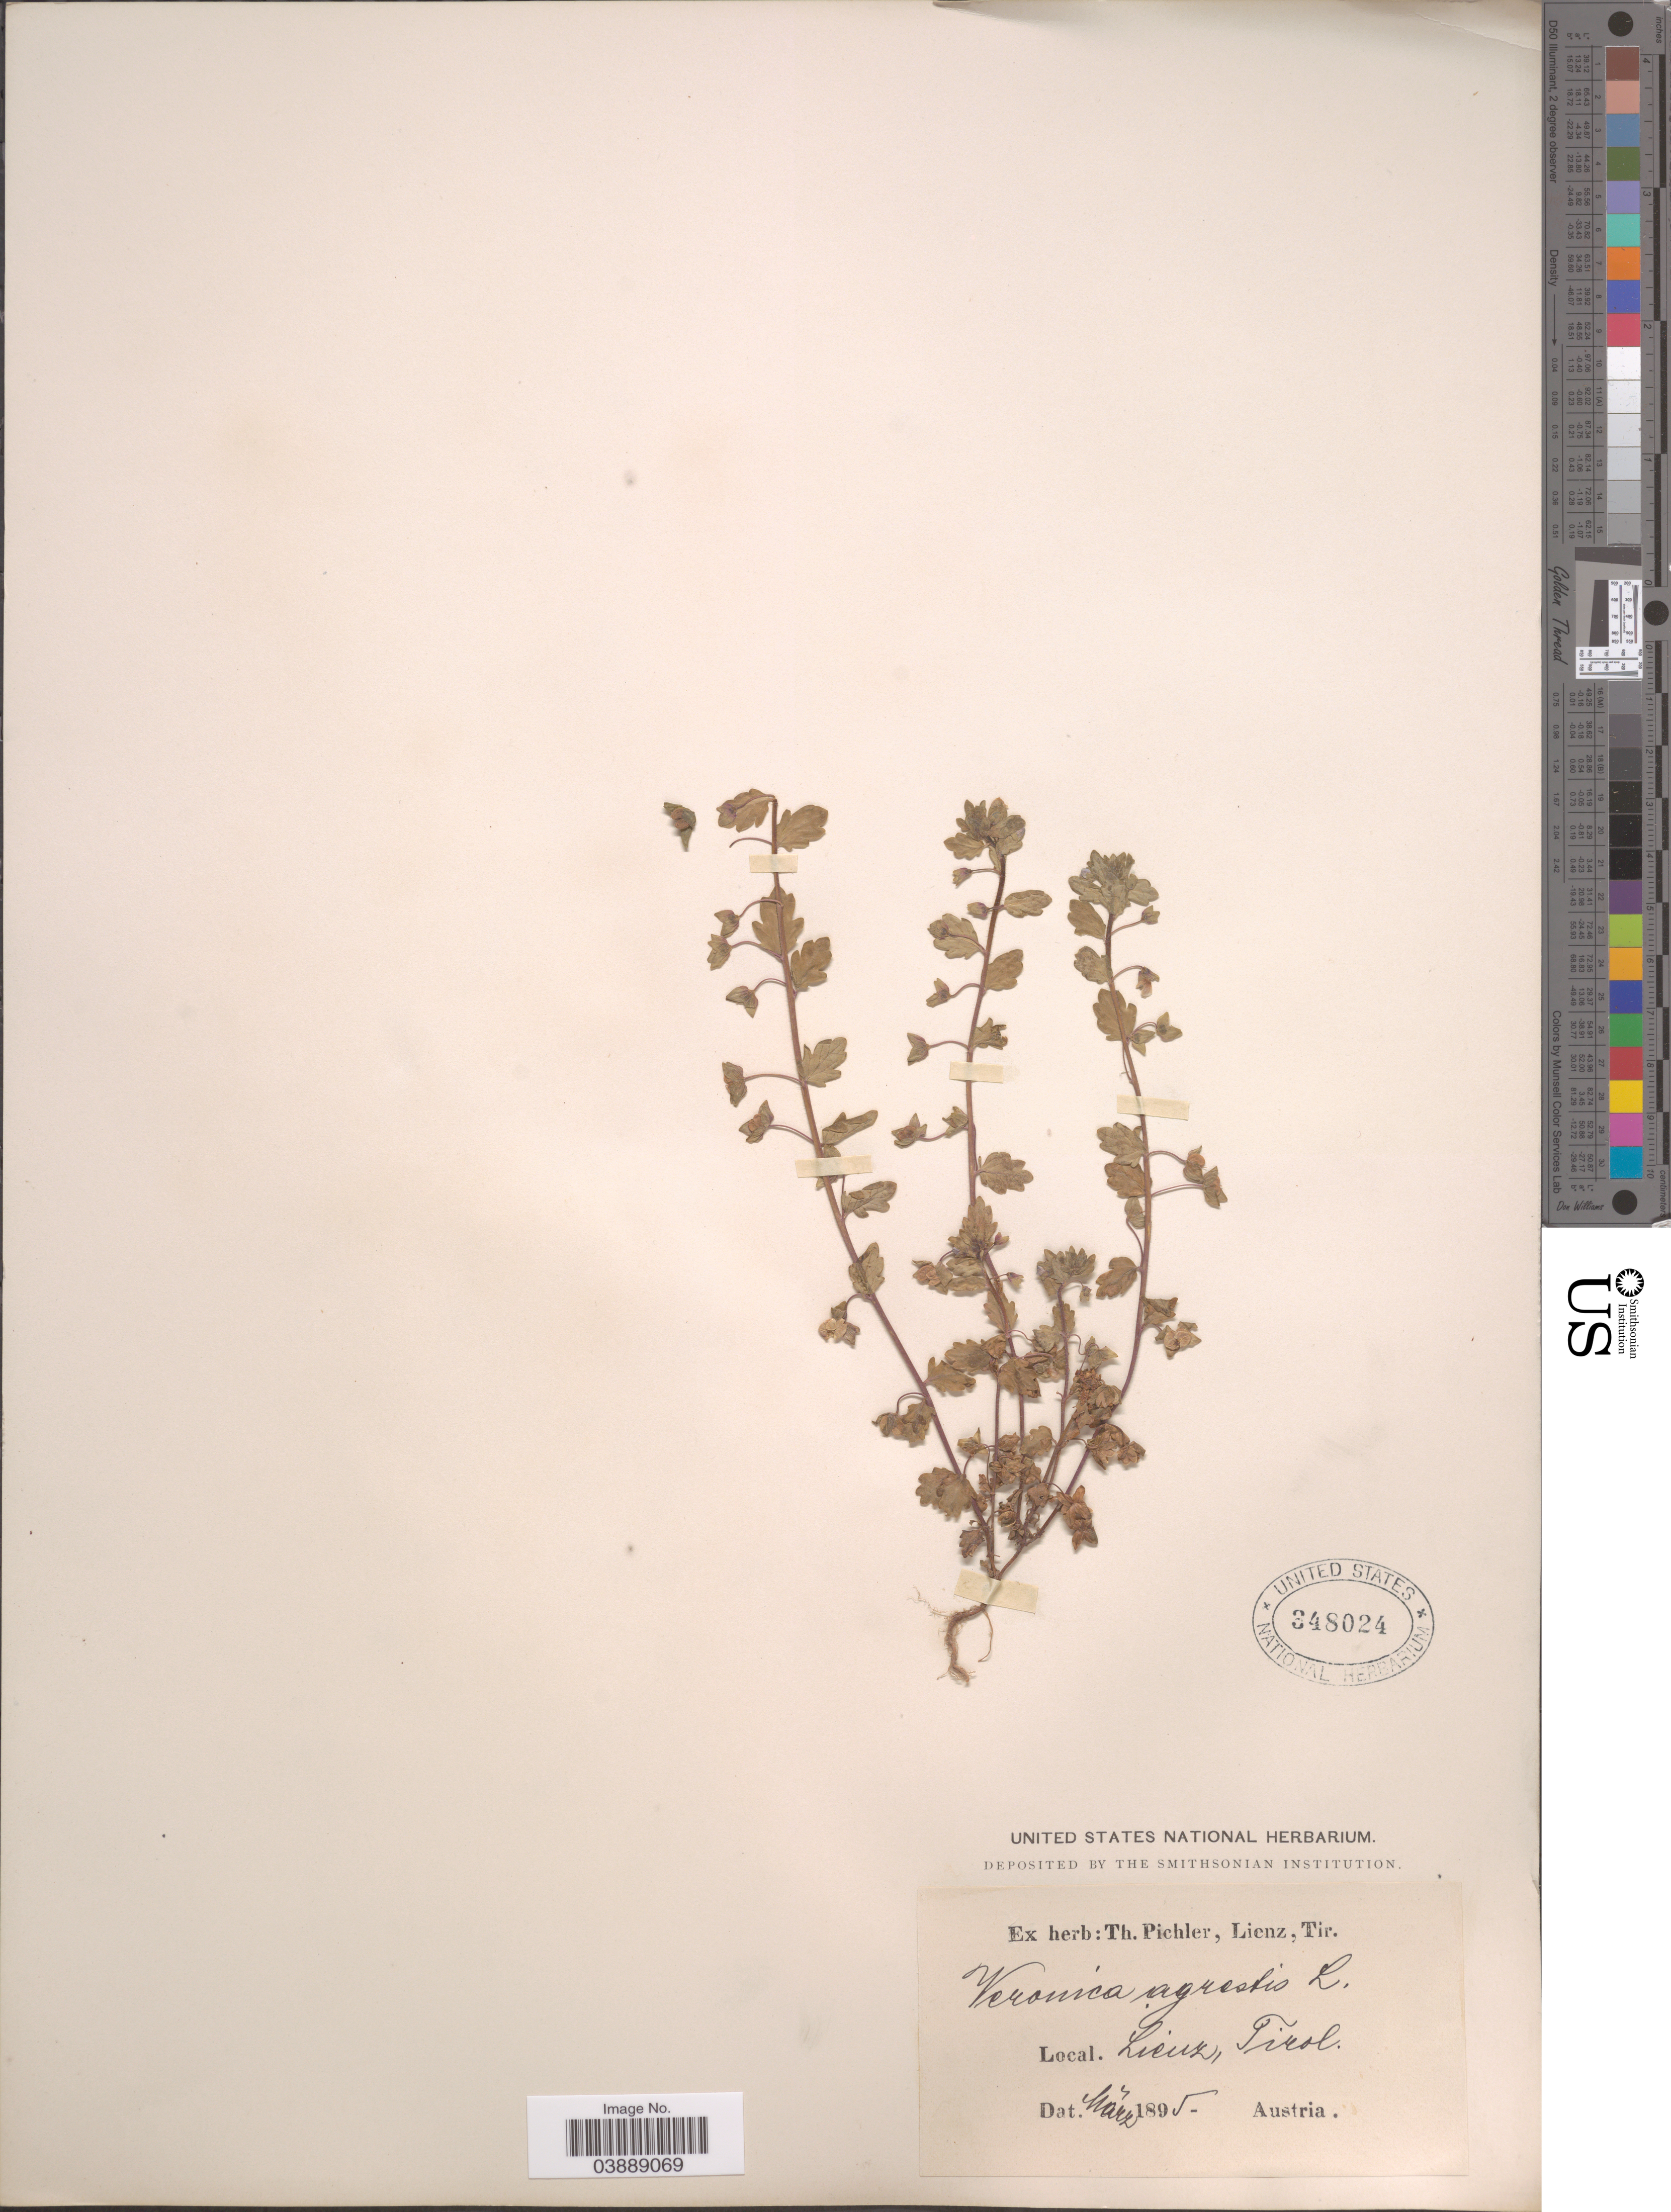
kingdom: Plantae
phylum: Tracheophyta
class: Magnoliopsida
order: Lamiales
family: Plantaginaceae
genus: Veronica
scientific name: Veronica agrestis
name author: L.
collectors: ex herb. T. Pichler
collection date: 1895-03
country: Austria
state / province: Tirol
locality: Lienz.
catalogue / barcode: US 348024